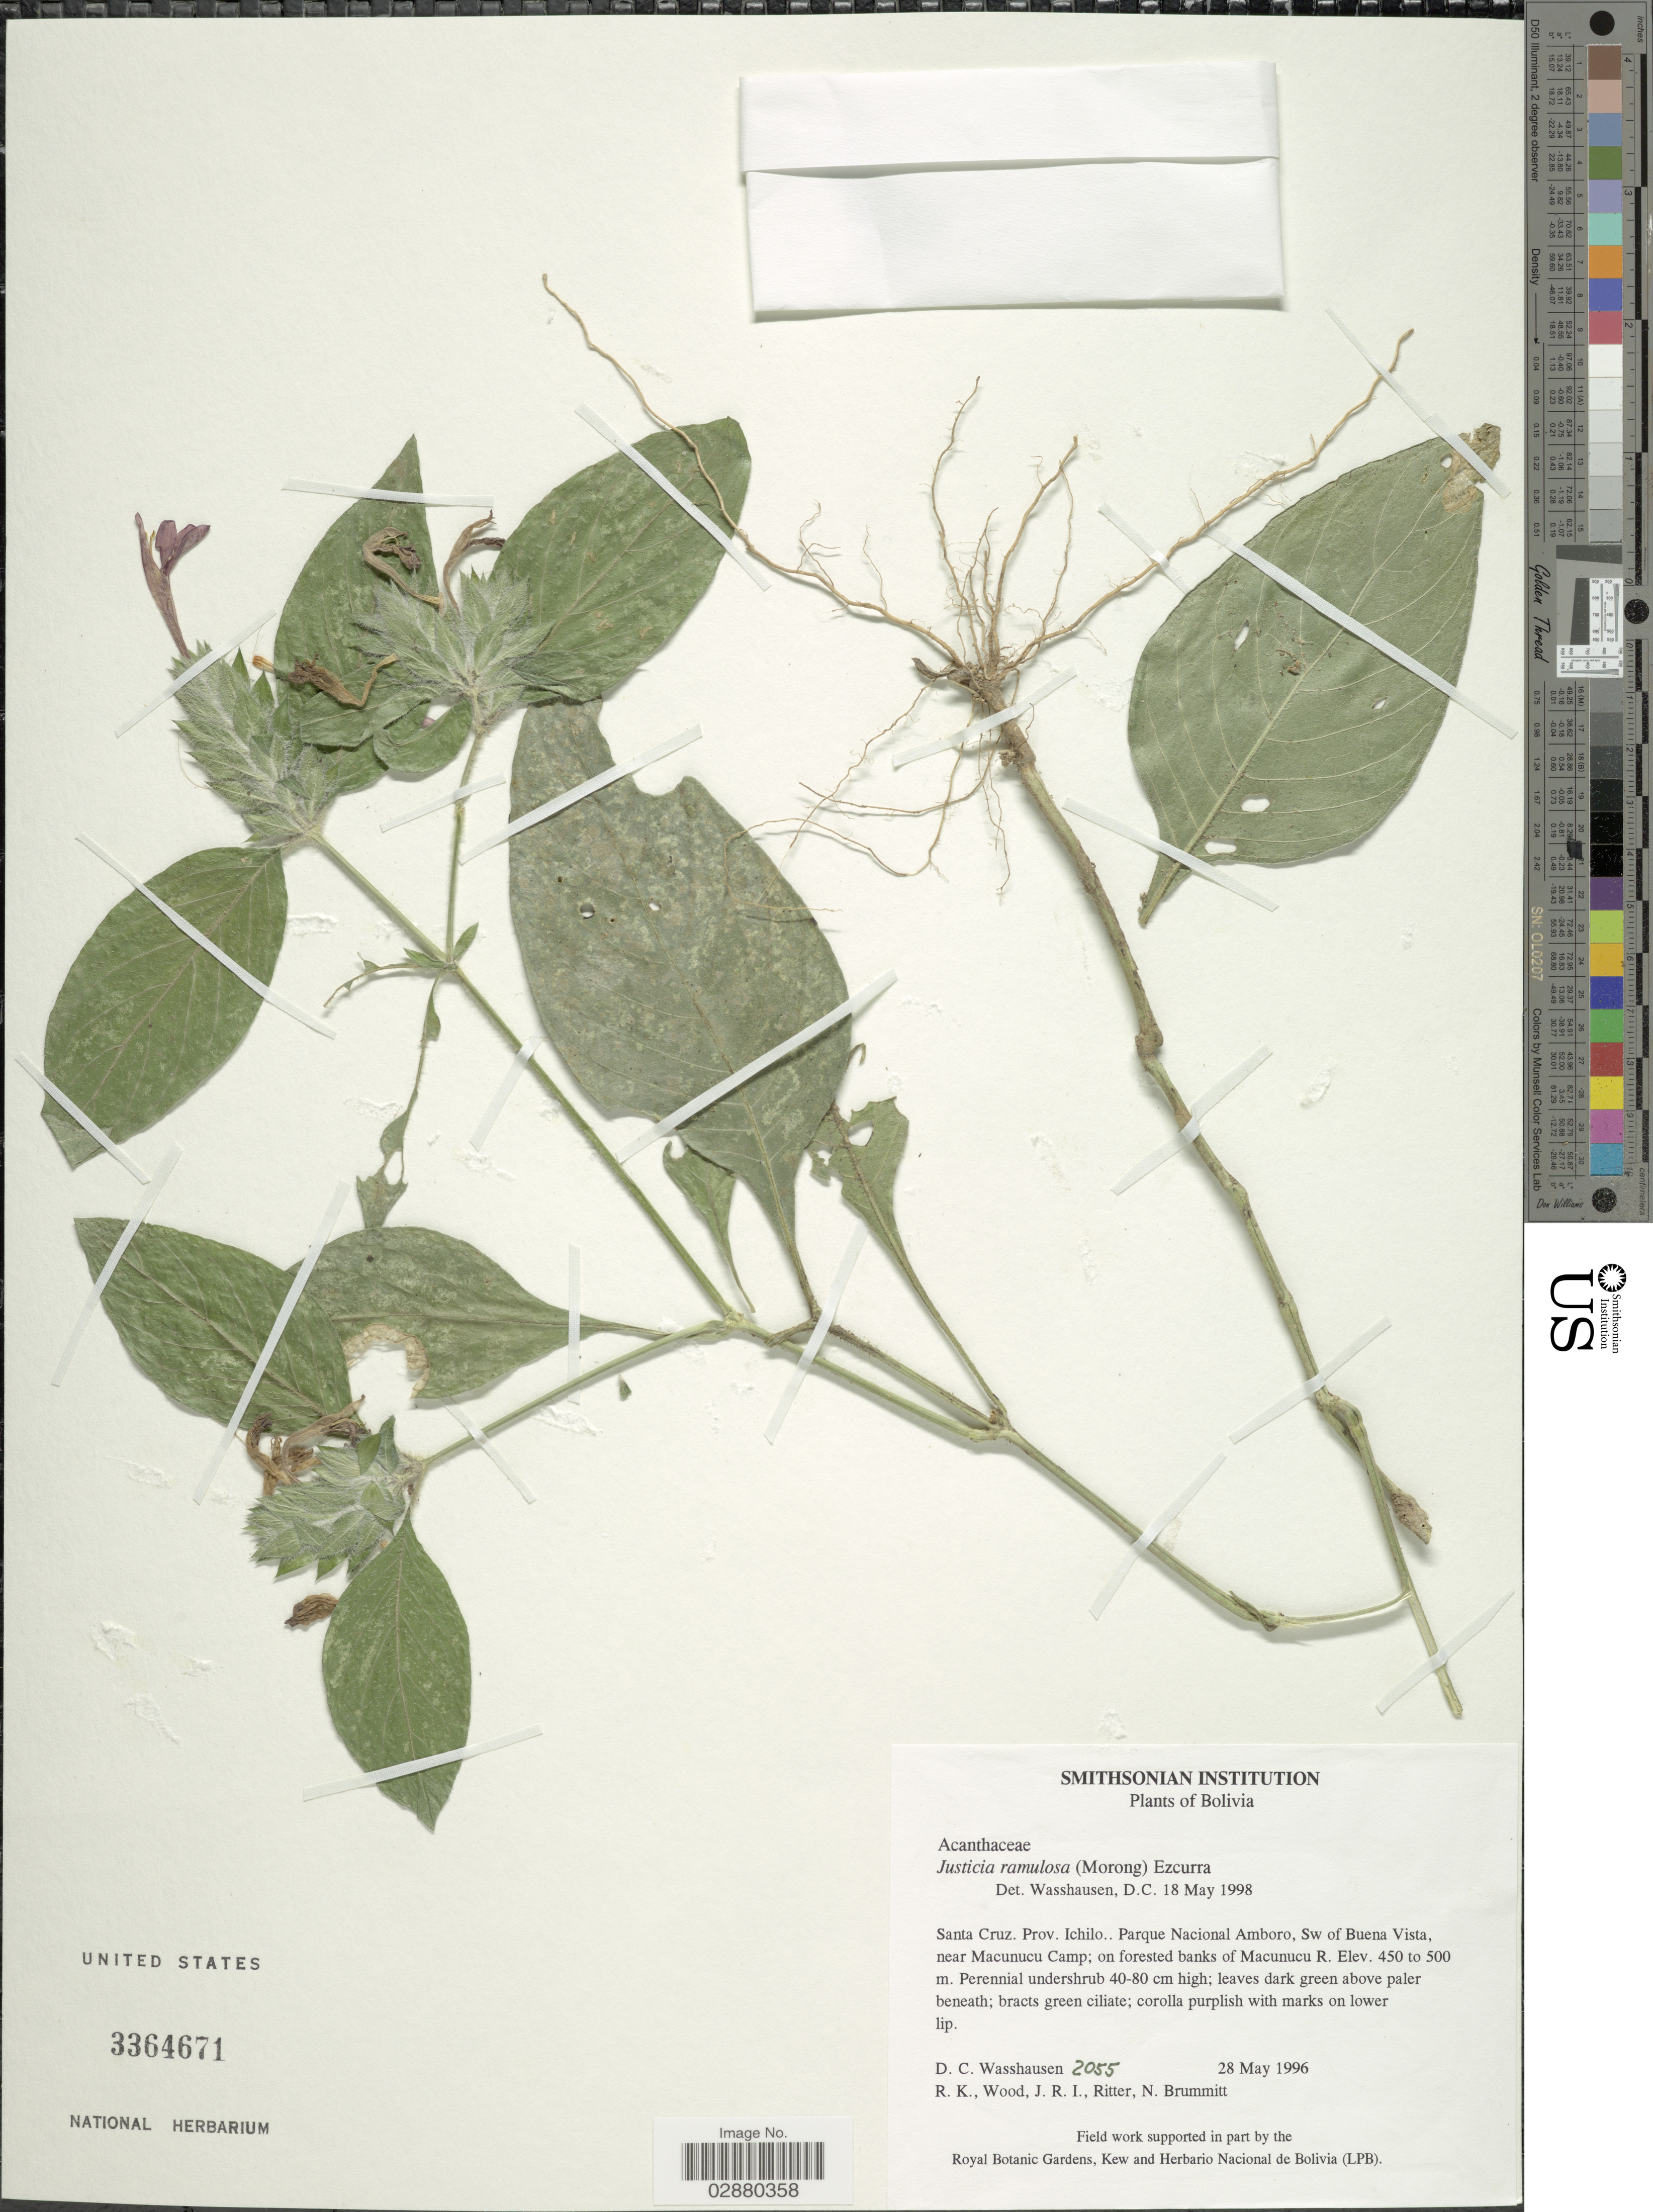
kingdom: Plantae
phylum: Tracheophyta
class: Magnoliopsida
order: Lamiales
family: Acanthaceae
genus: Justicia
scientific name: Justicia ramulosa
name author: (Morong) V.A.W. Graham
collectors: D. C. Wasshausen, R. Wood, J. Ritter & N. Brummitt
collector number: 2055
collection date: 1996-05-28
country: Bolivia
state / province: Santa Cruz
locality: Prov. Ichilo.. Parque Nacional Amboro, Sw of Buena Vista, near Macunucu Camp; on forested banks of Macunucu R.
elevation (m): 450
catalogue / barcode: US 3364671